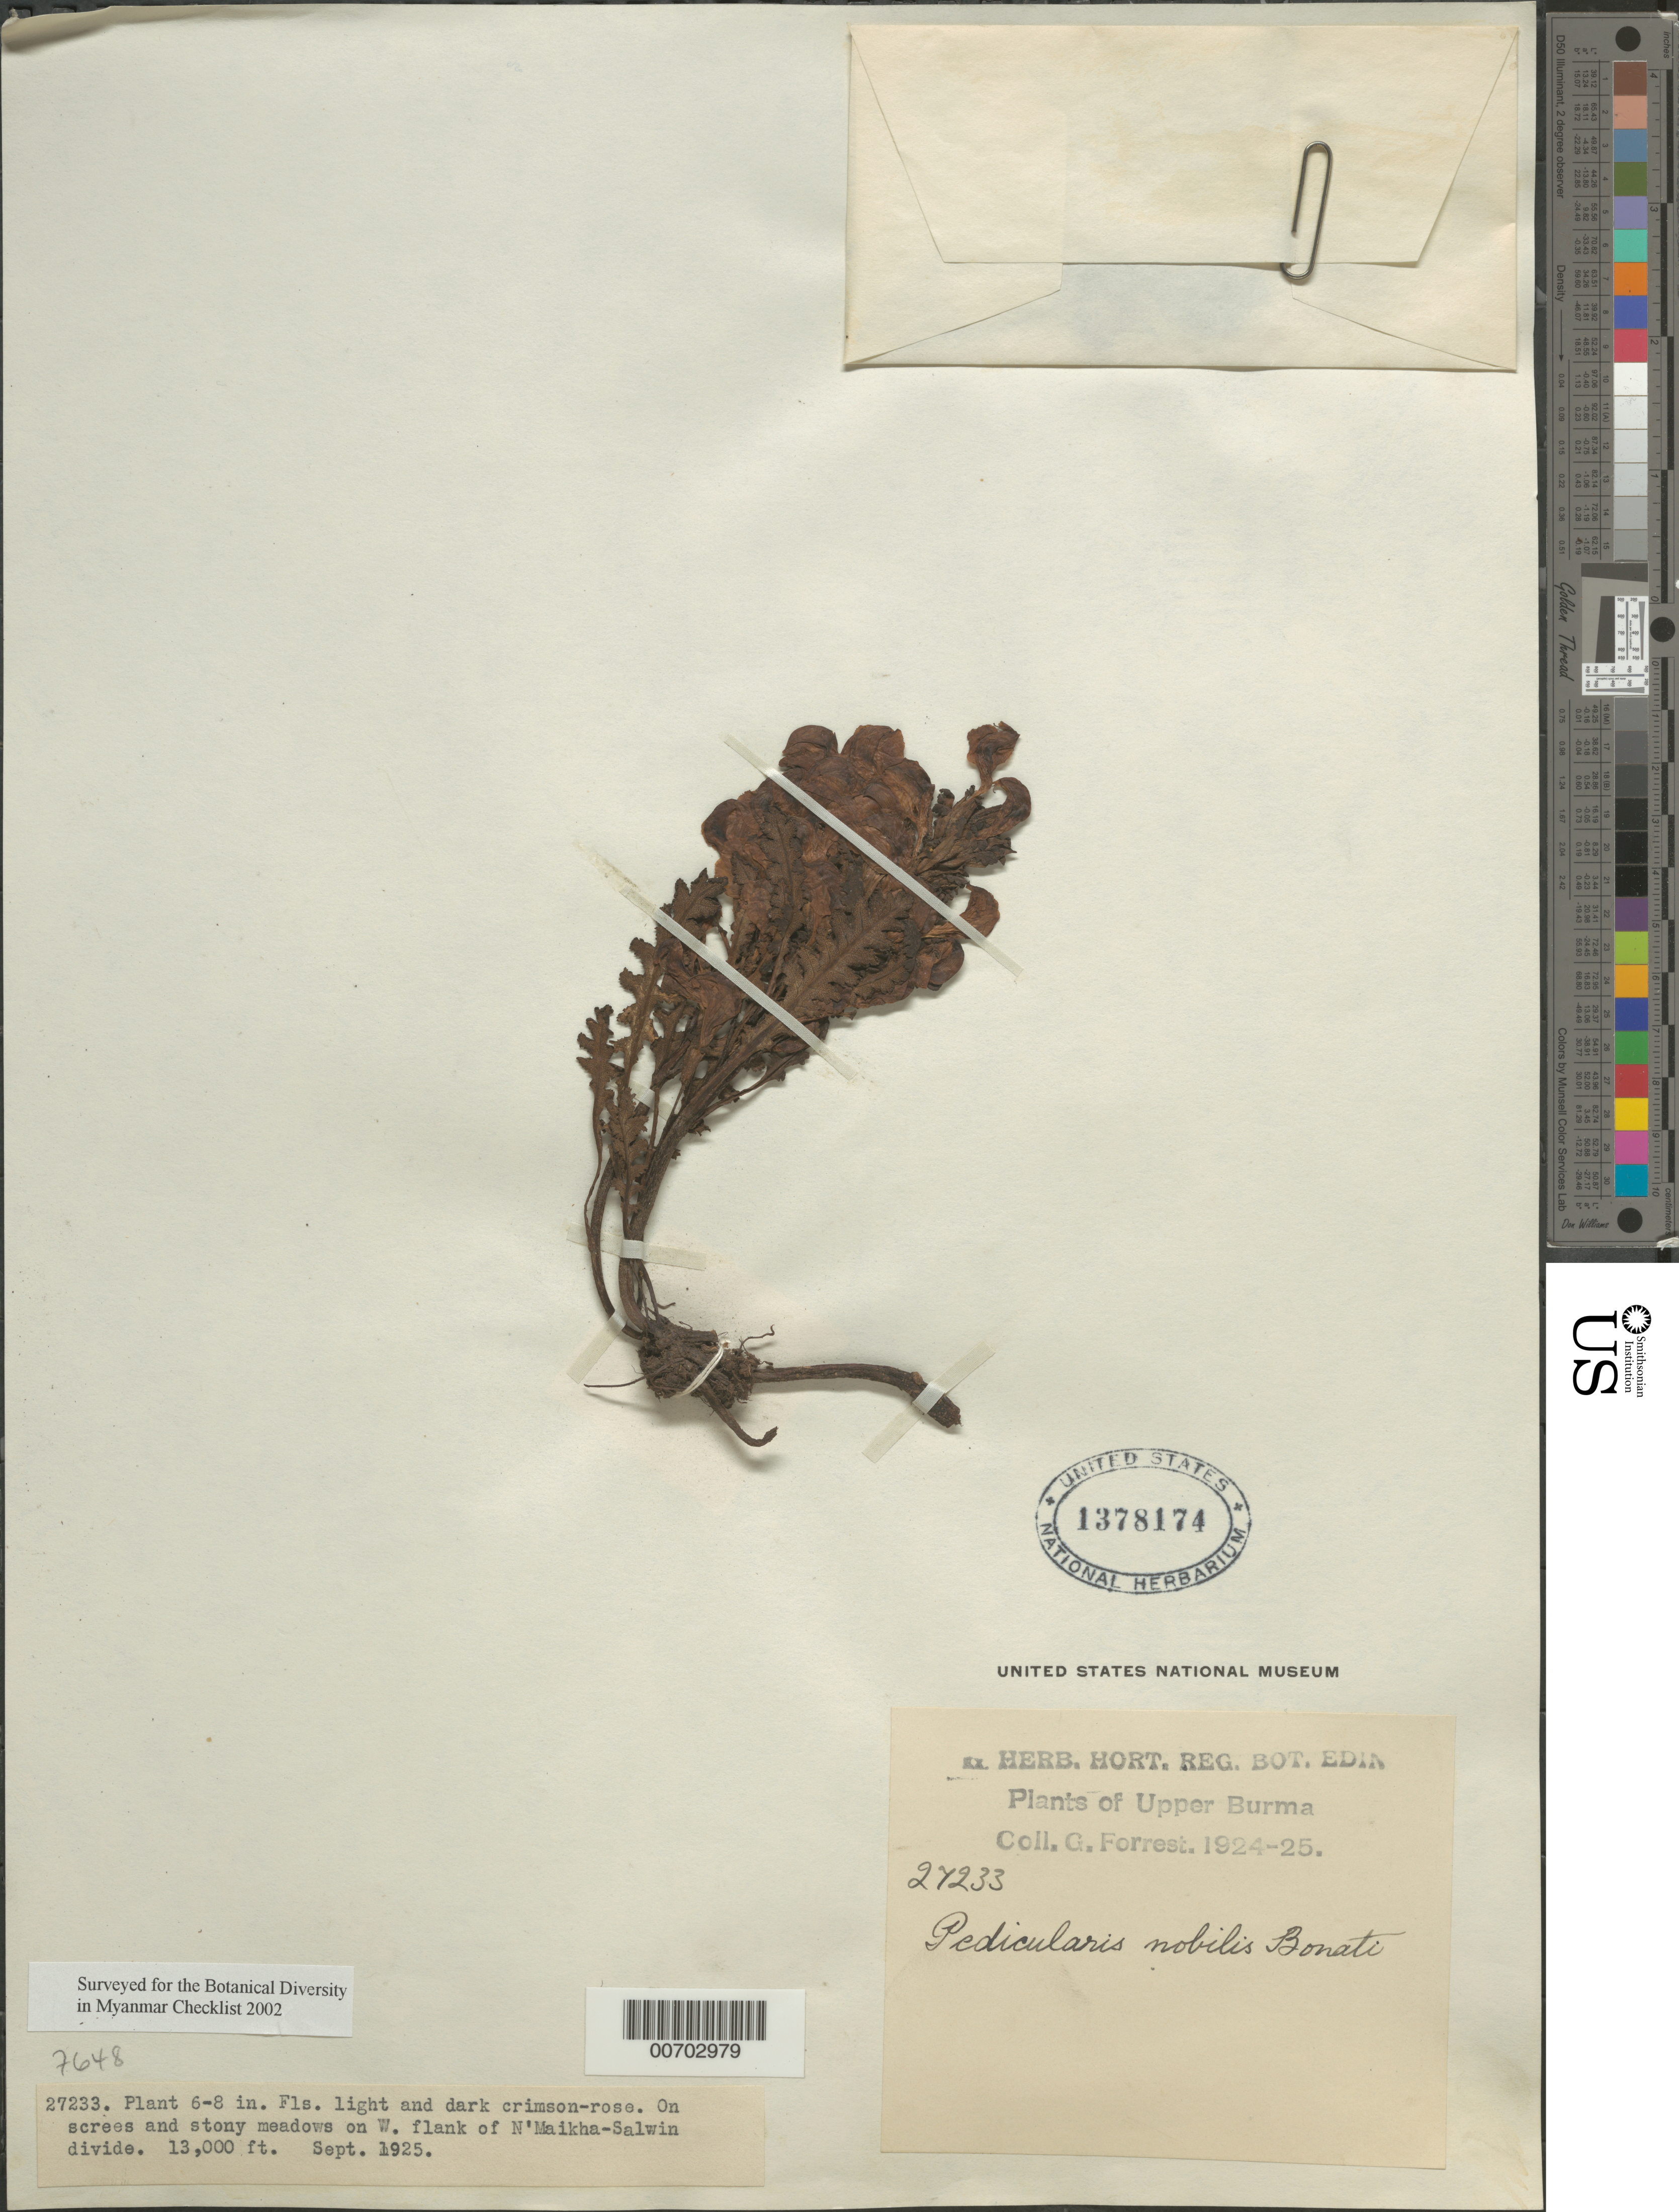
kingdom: Plantae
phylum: Tracheophyta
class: Magnoliopsida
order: Lamiales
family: Orobanchaceae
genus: Pedicularis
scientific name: Pedicularis nobilis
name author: Bonati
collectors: G. Forrest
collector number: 27233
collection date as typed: Sep 1925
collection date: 1925-09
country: Myanmar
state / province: Kachin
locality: N'Maikha-Salwin Divide, W flank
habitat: On screes and stony meadows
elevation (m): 3962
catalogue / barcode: US 1378174